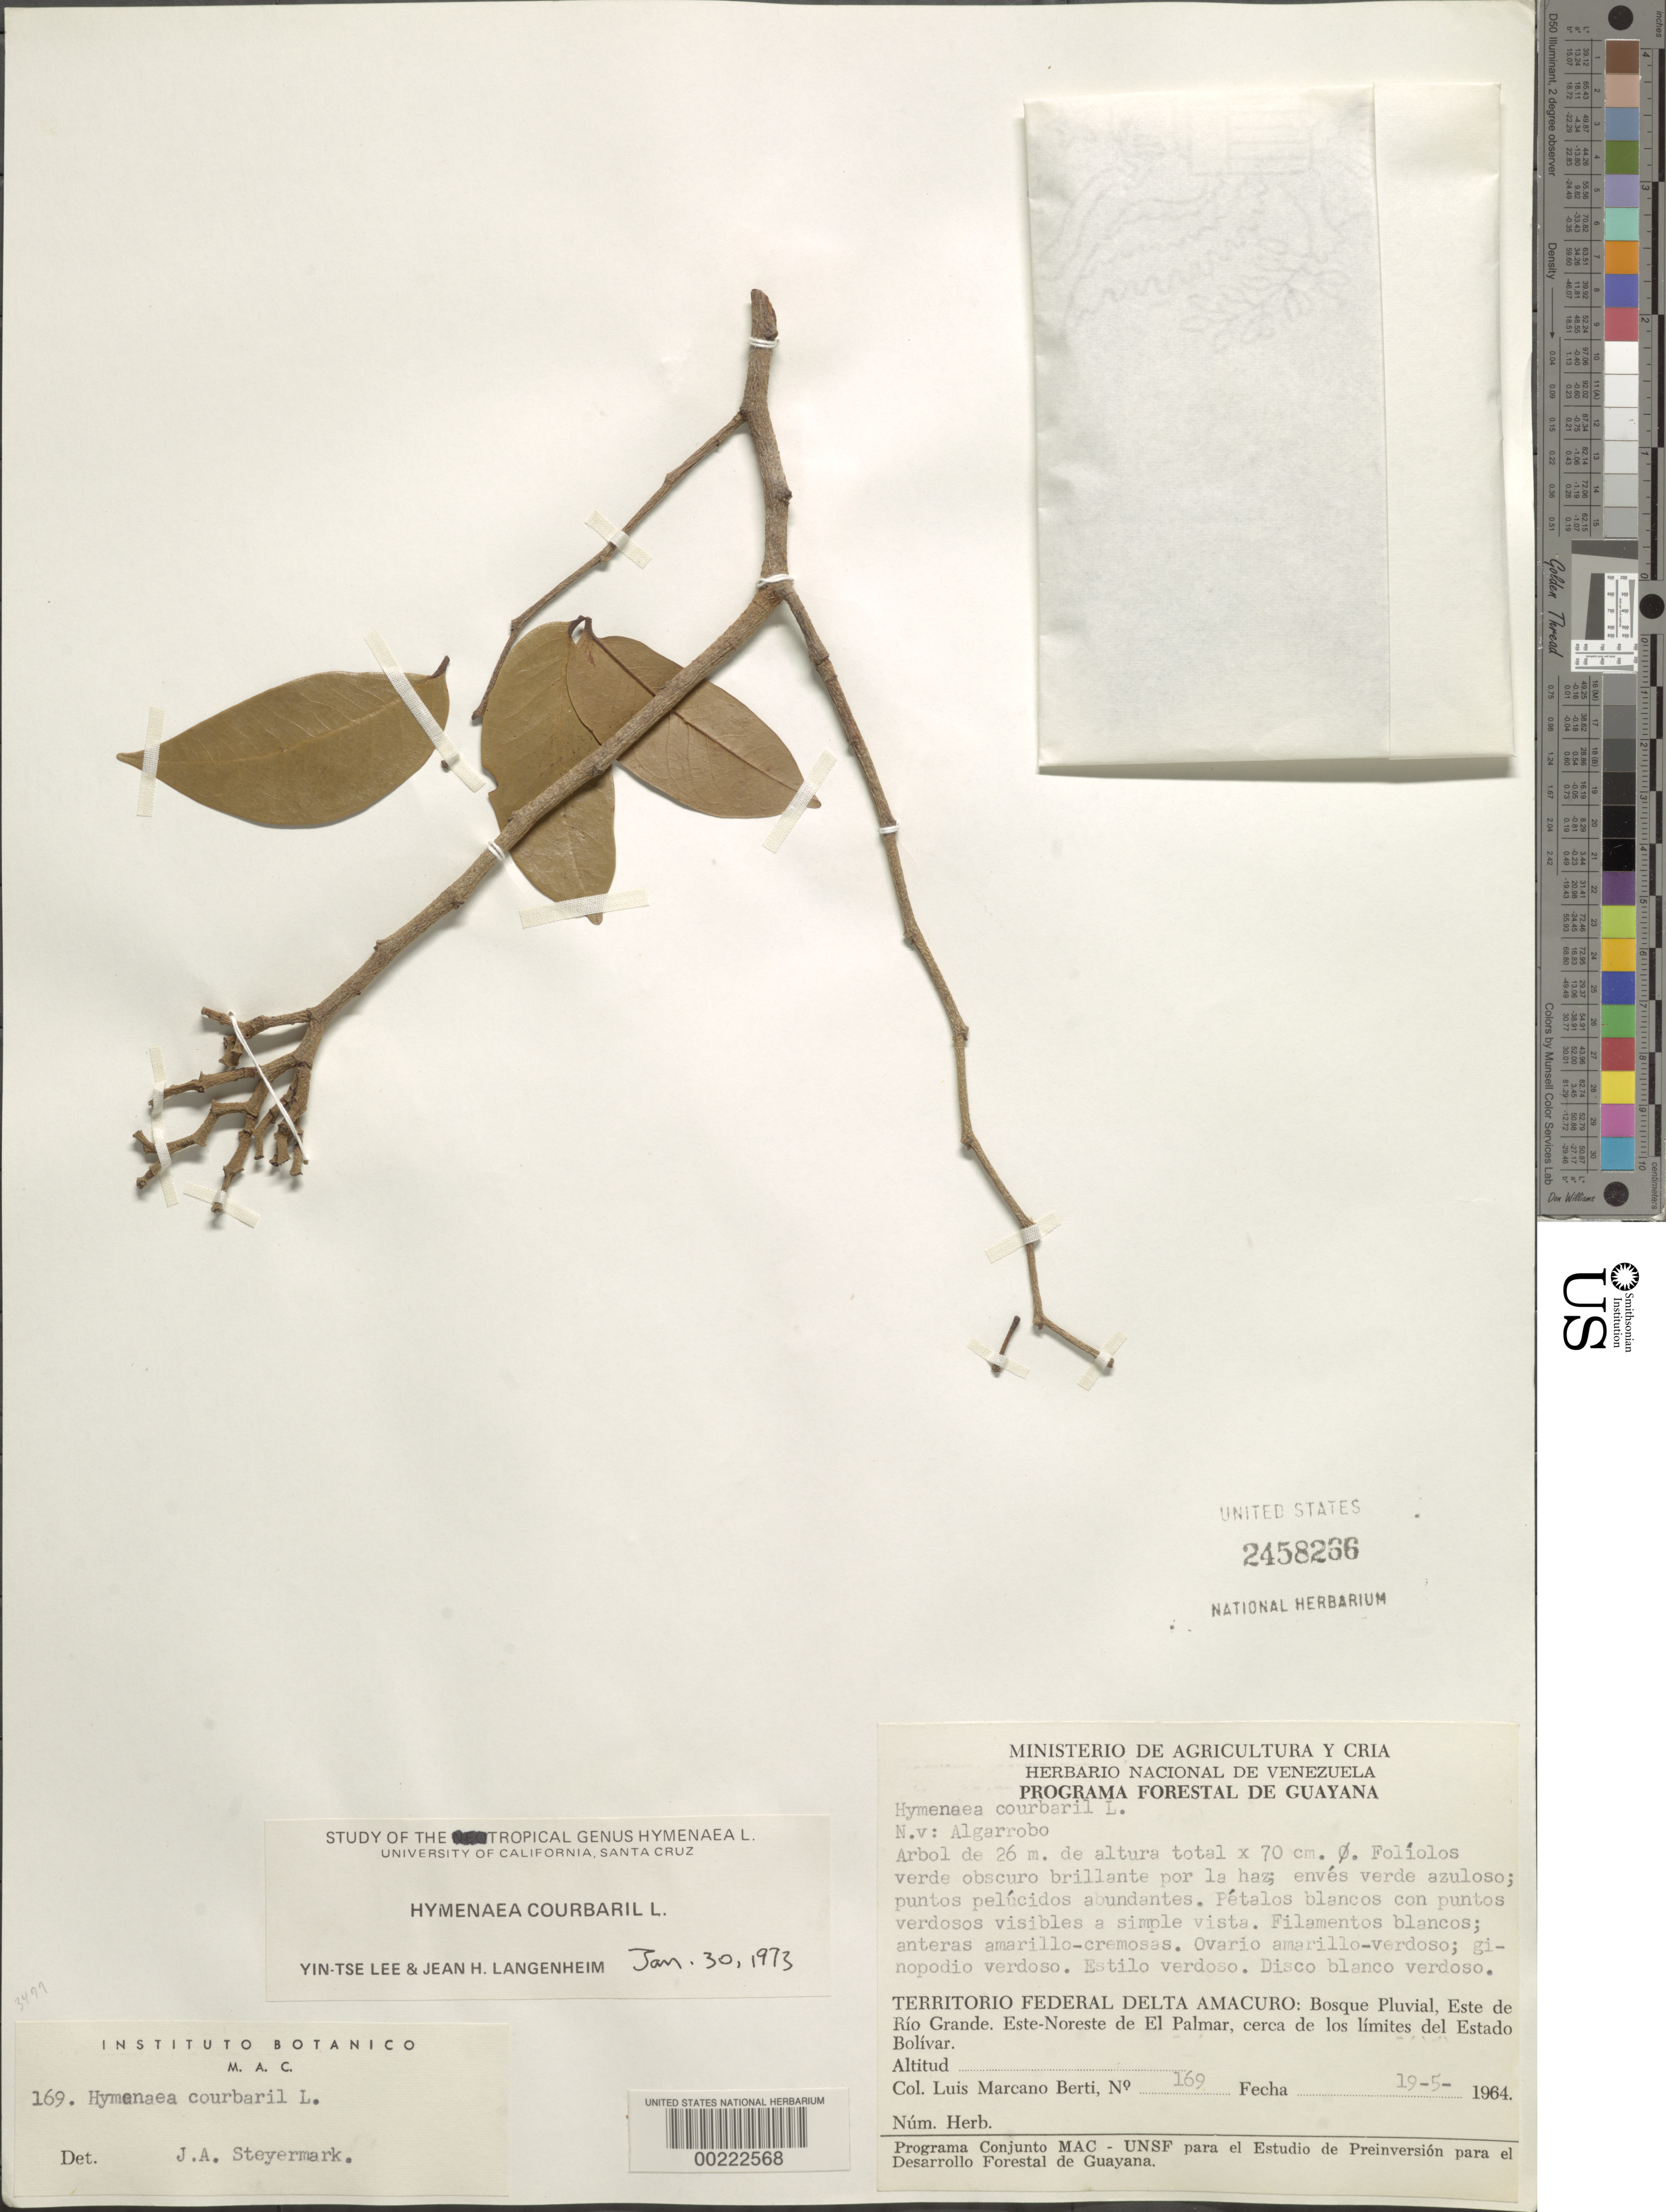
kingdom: Plantae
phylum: Tracheophyta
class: Magnoliopsida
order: Fabales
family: Fabaceae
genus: Hymenaea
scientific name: Hymenaea courbaril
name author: L.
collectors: L. Marcano-Berti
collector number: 169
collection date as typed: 19 May 1964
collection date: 1964-05-19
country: Venezuela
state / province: Delta Amacuro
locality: E of rio grande; ene of el palmar, ca the border of the state of bolivar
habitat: Rain forest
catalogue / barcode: US 2458266